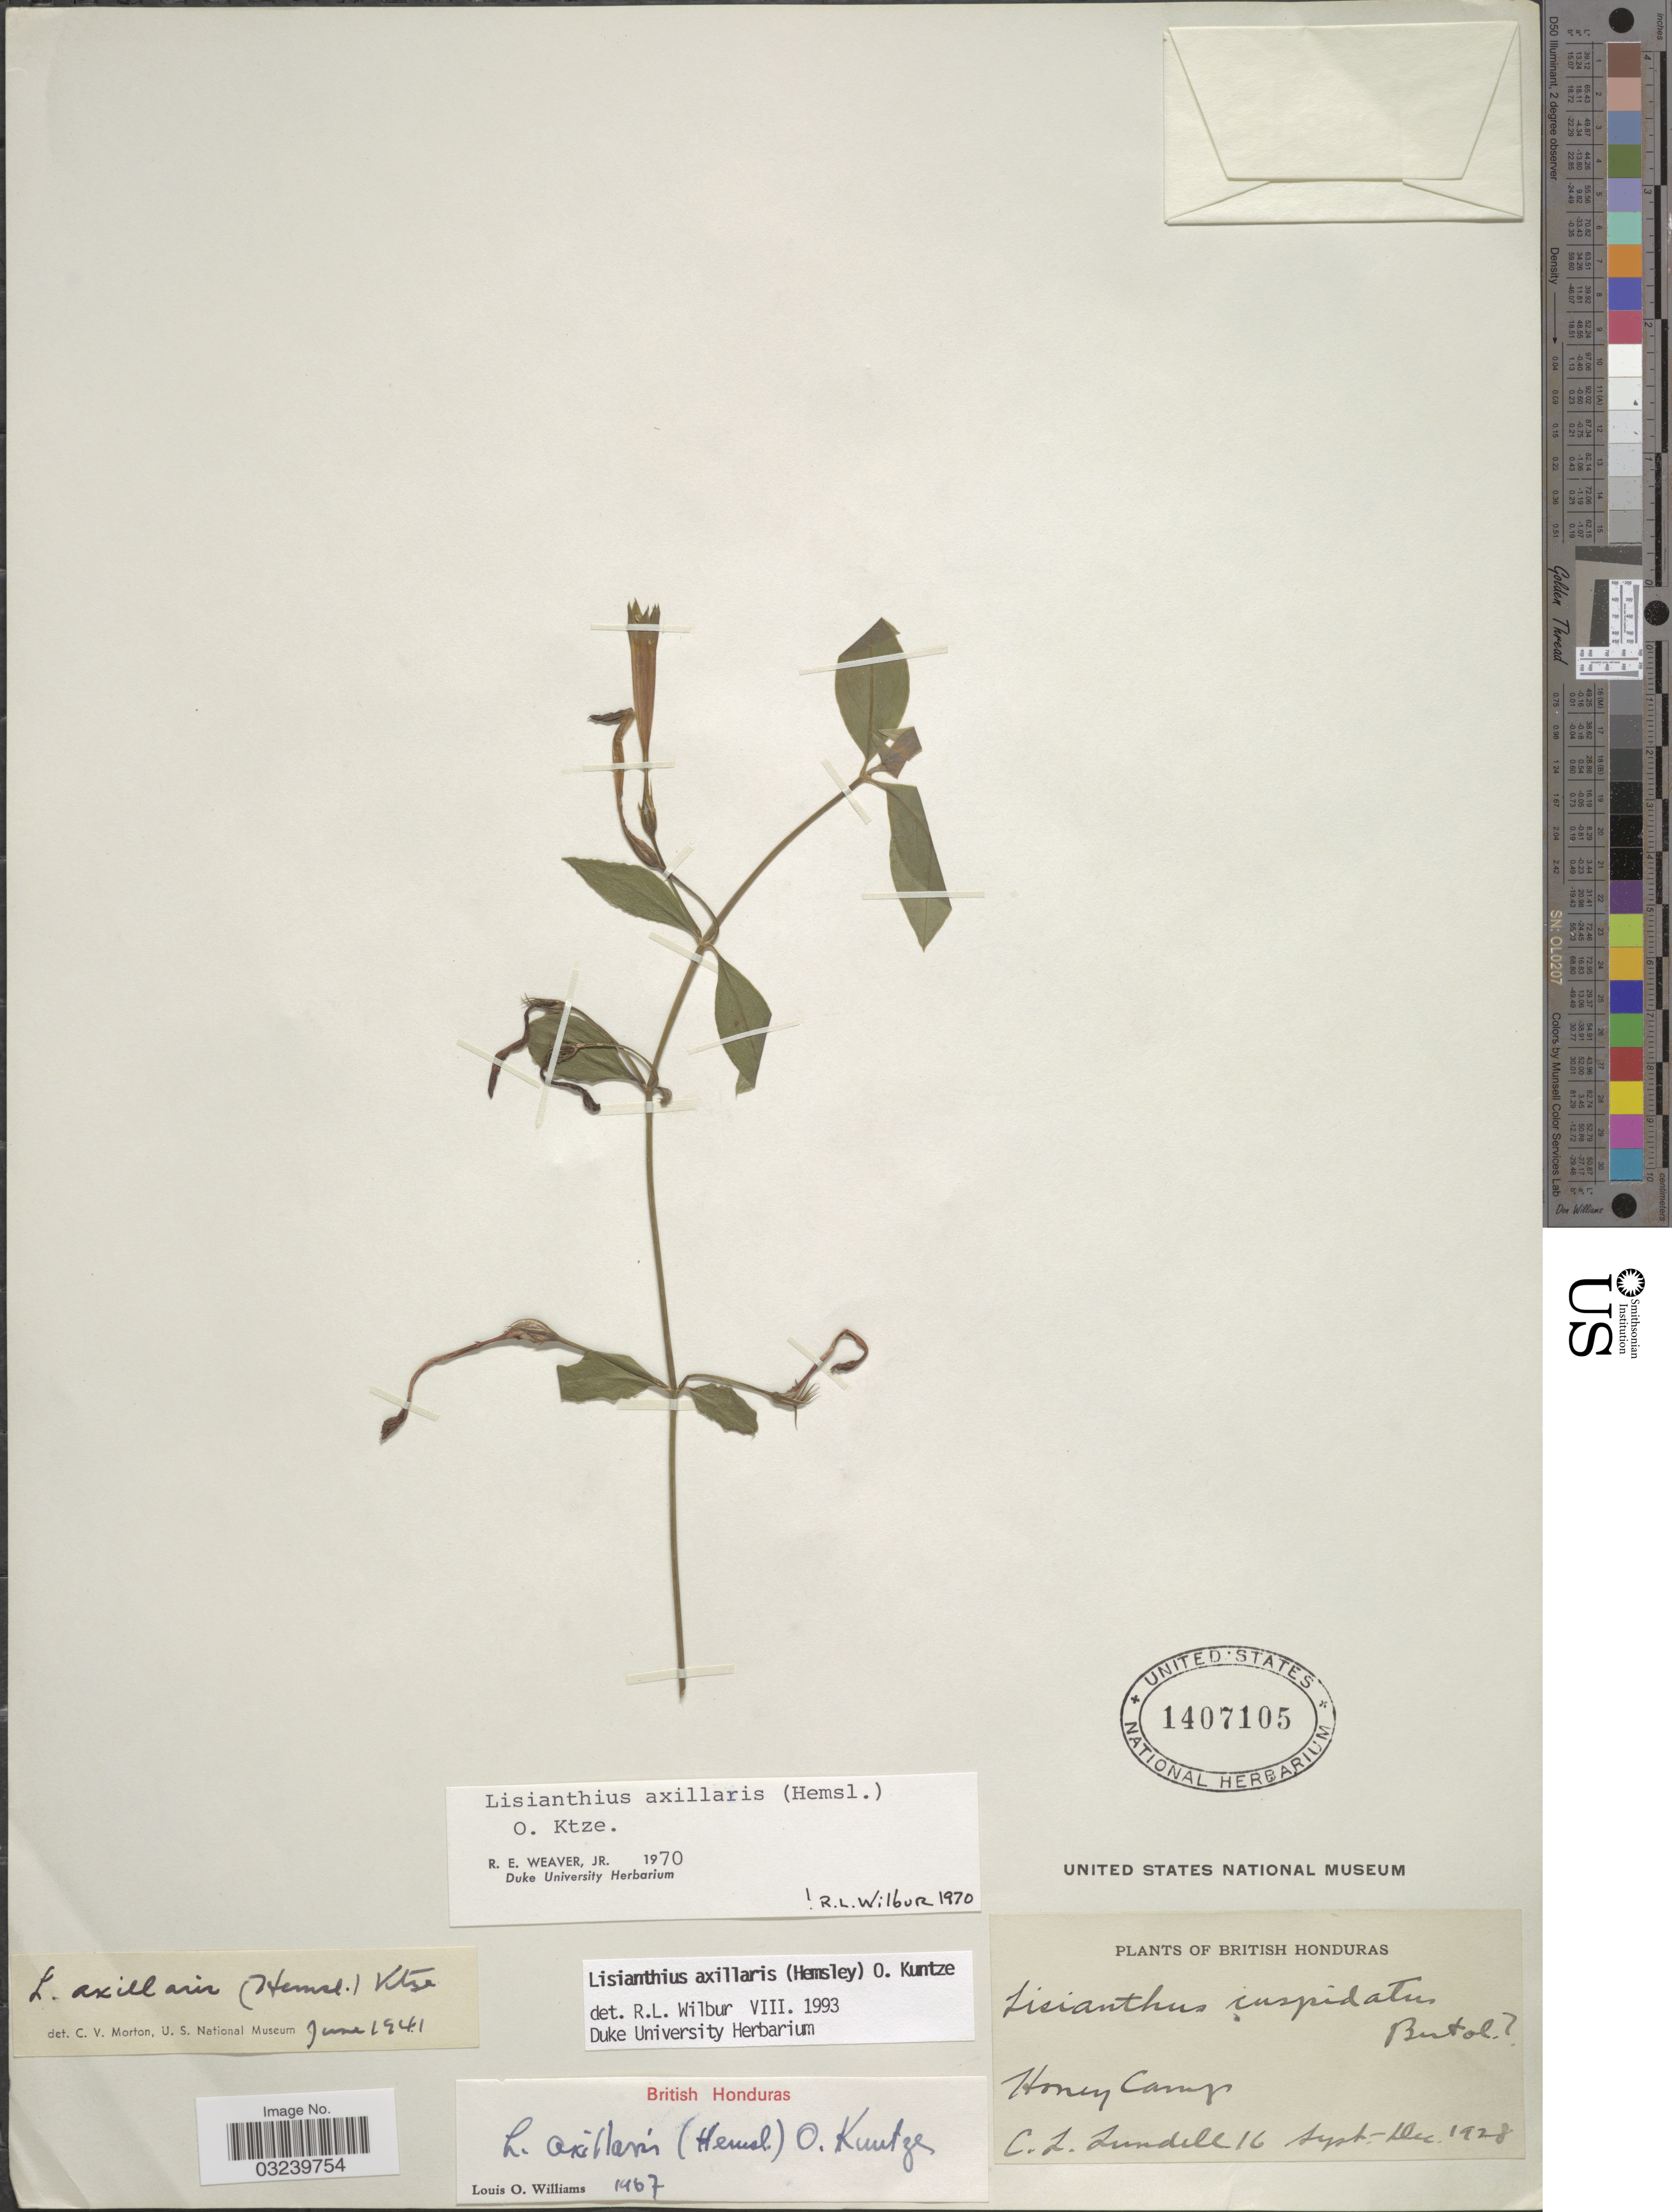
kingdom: Plantae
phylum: Tracheophyta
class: Magnoliopsida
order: Gentianales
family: Gentianaceae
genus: Lisianthius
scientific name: Lisianthius axillaris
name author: (Hemsl.) Kuntze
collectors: C. L. Lundell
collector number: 16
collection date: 1928-09/1928-12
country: Belize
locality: British Honduras, Honey Camp.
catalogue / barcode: US 1407105